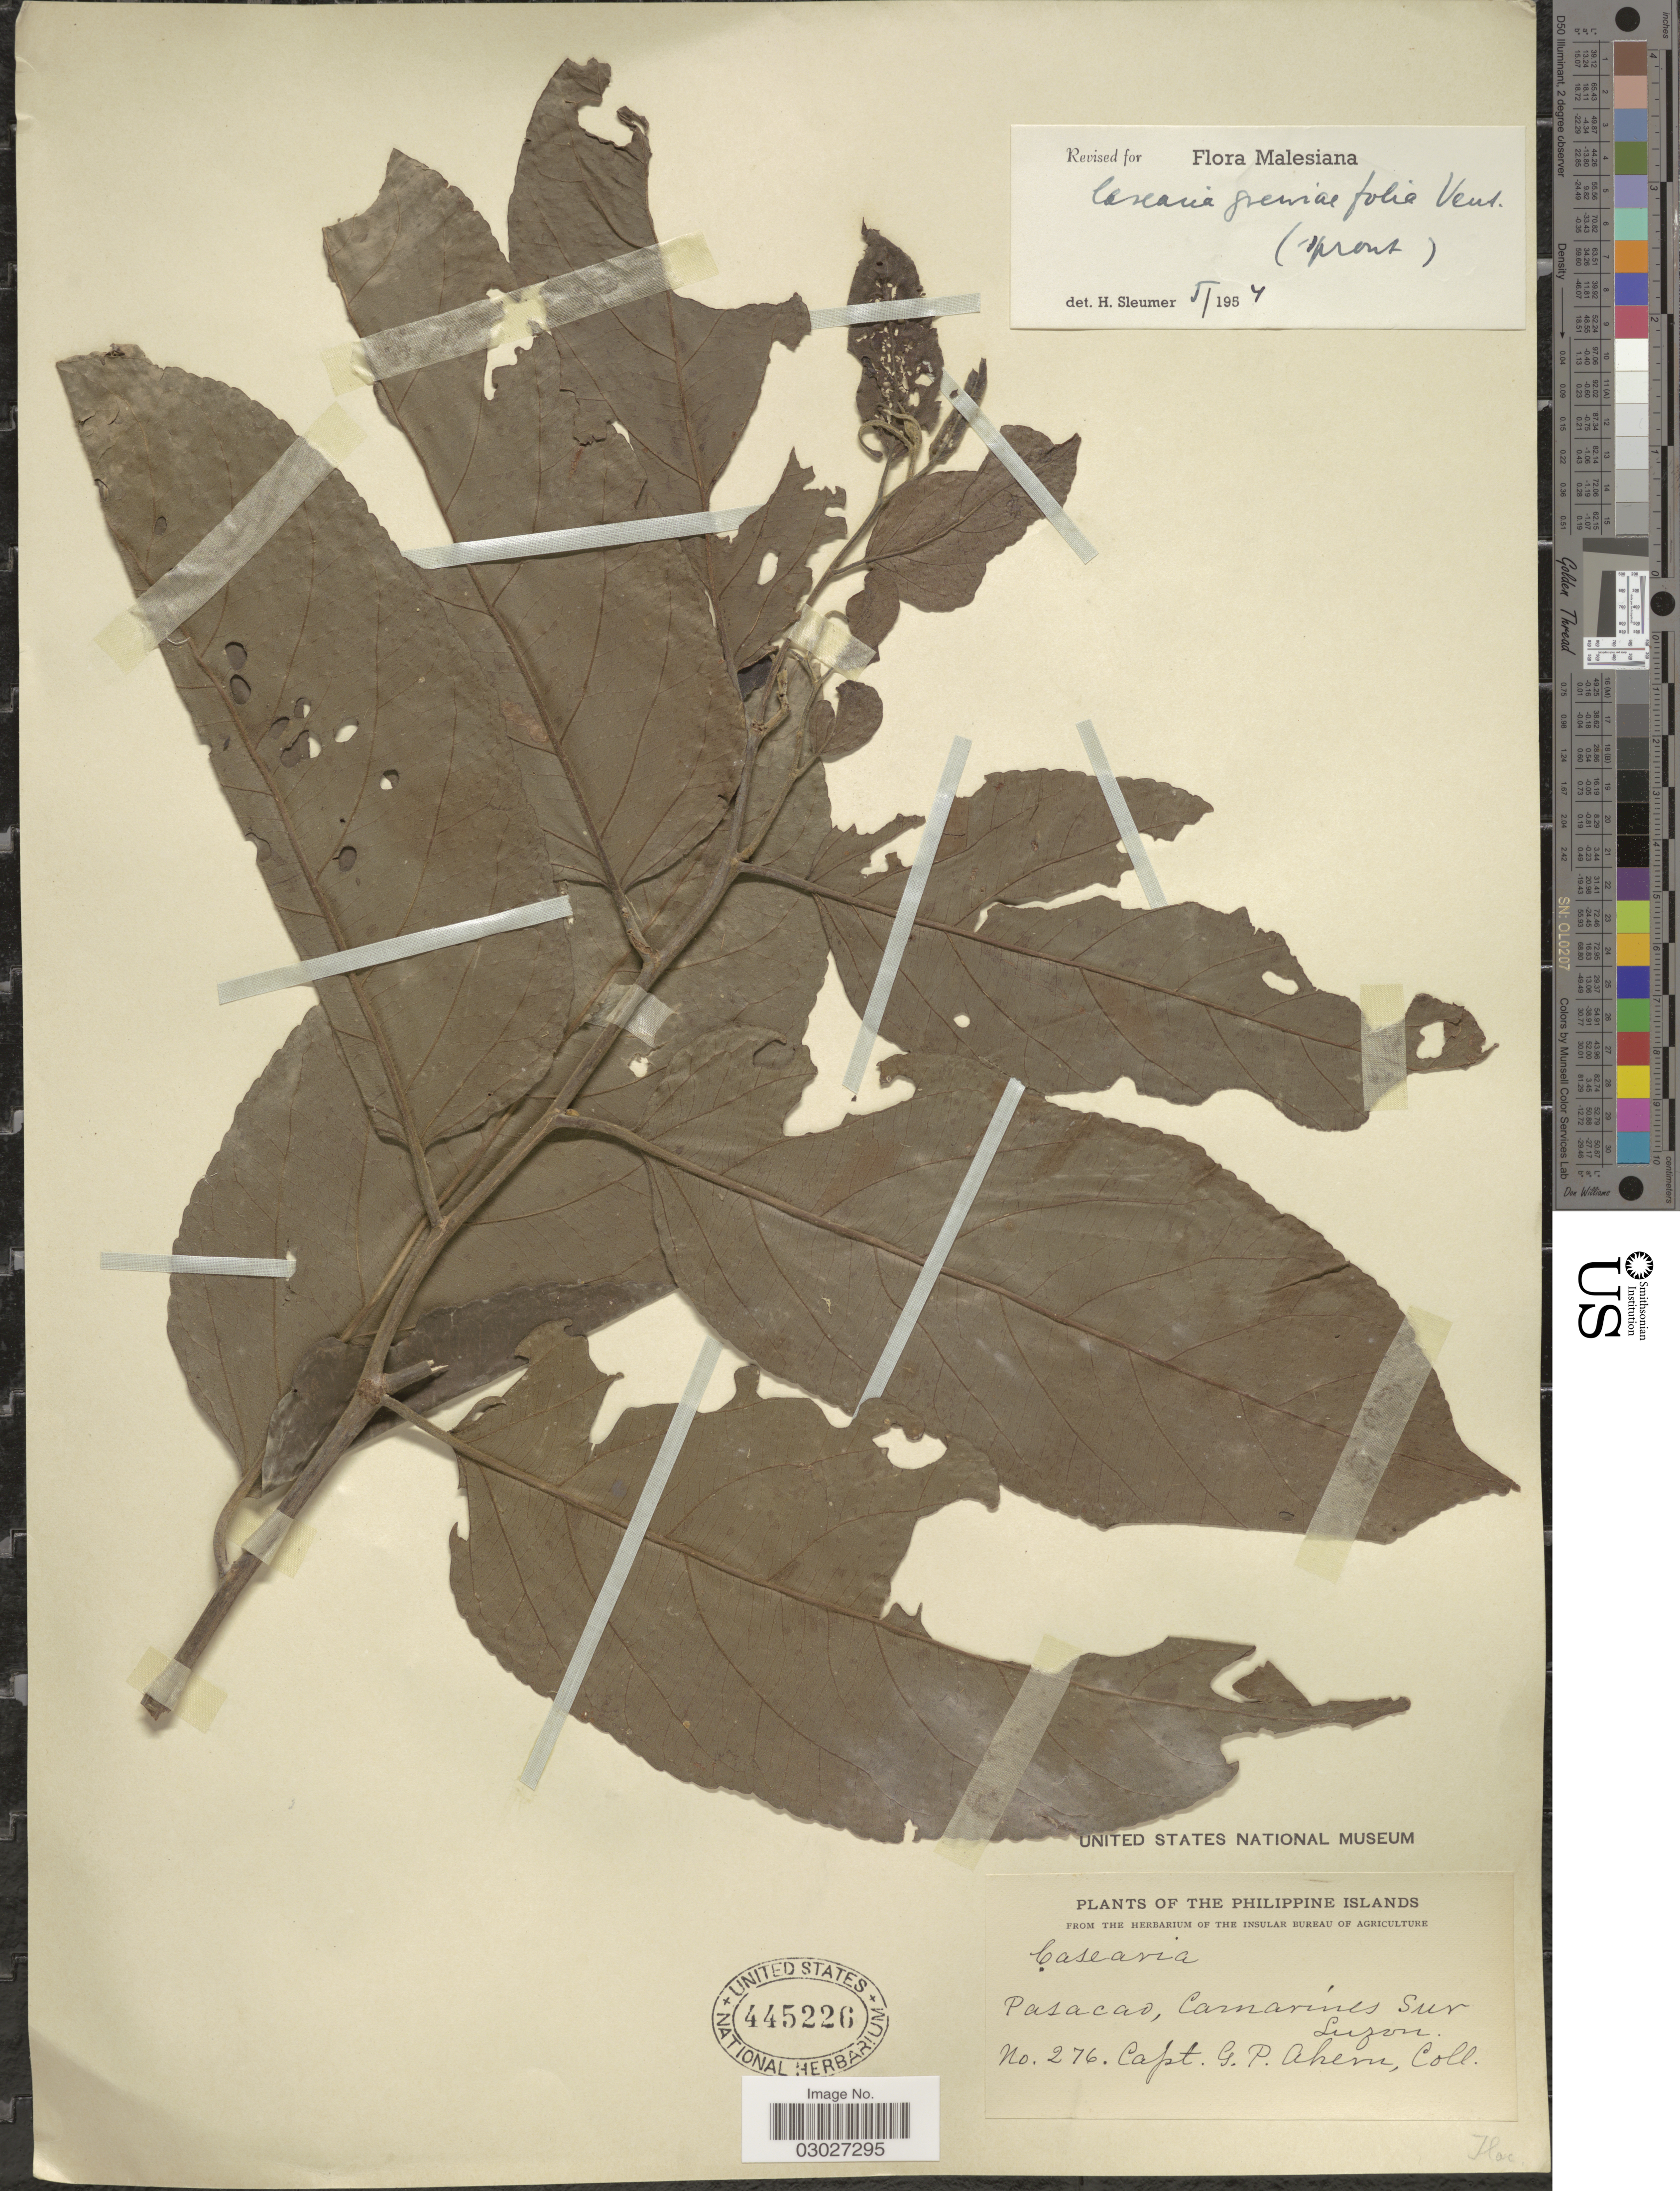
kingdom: Plantae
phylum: Tracheophyta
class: Magnoliopsida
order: Malpighiales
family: Salicaceae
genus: Casearia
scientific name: Casearia grewiifolia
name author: Vent.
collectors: G. Ahern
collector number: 276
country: Philippines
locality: The Philippine Islands, Pasacao, Carnarines Sur Luzon.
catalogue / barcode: US 445226